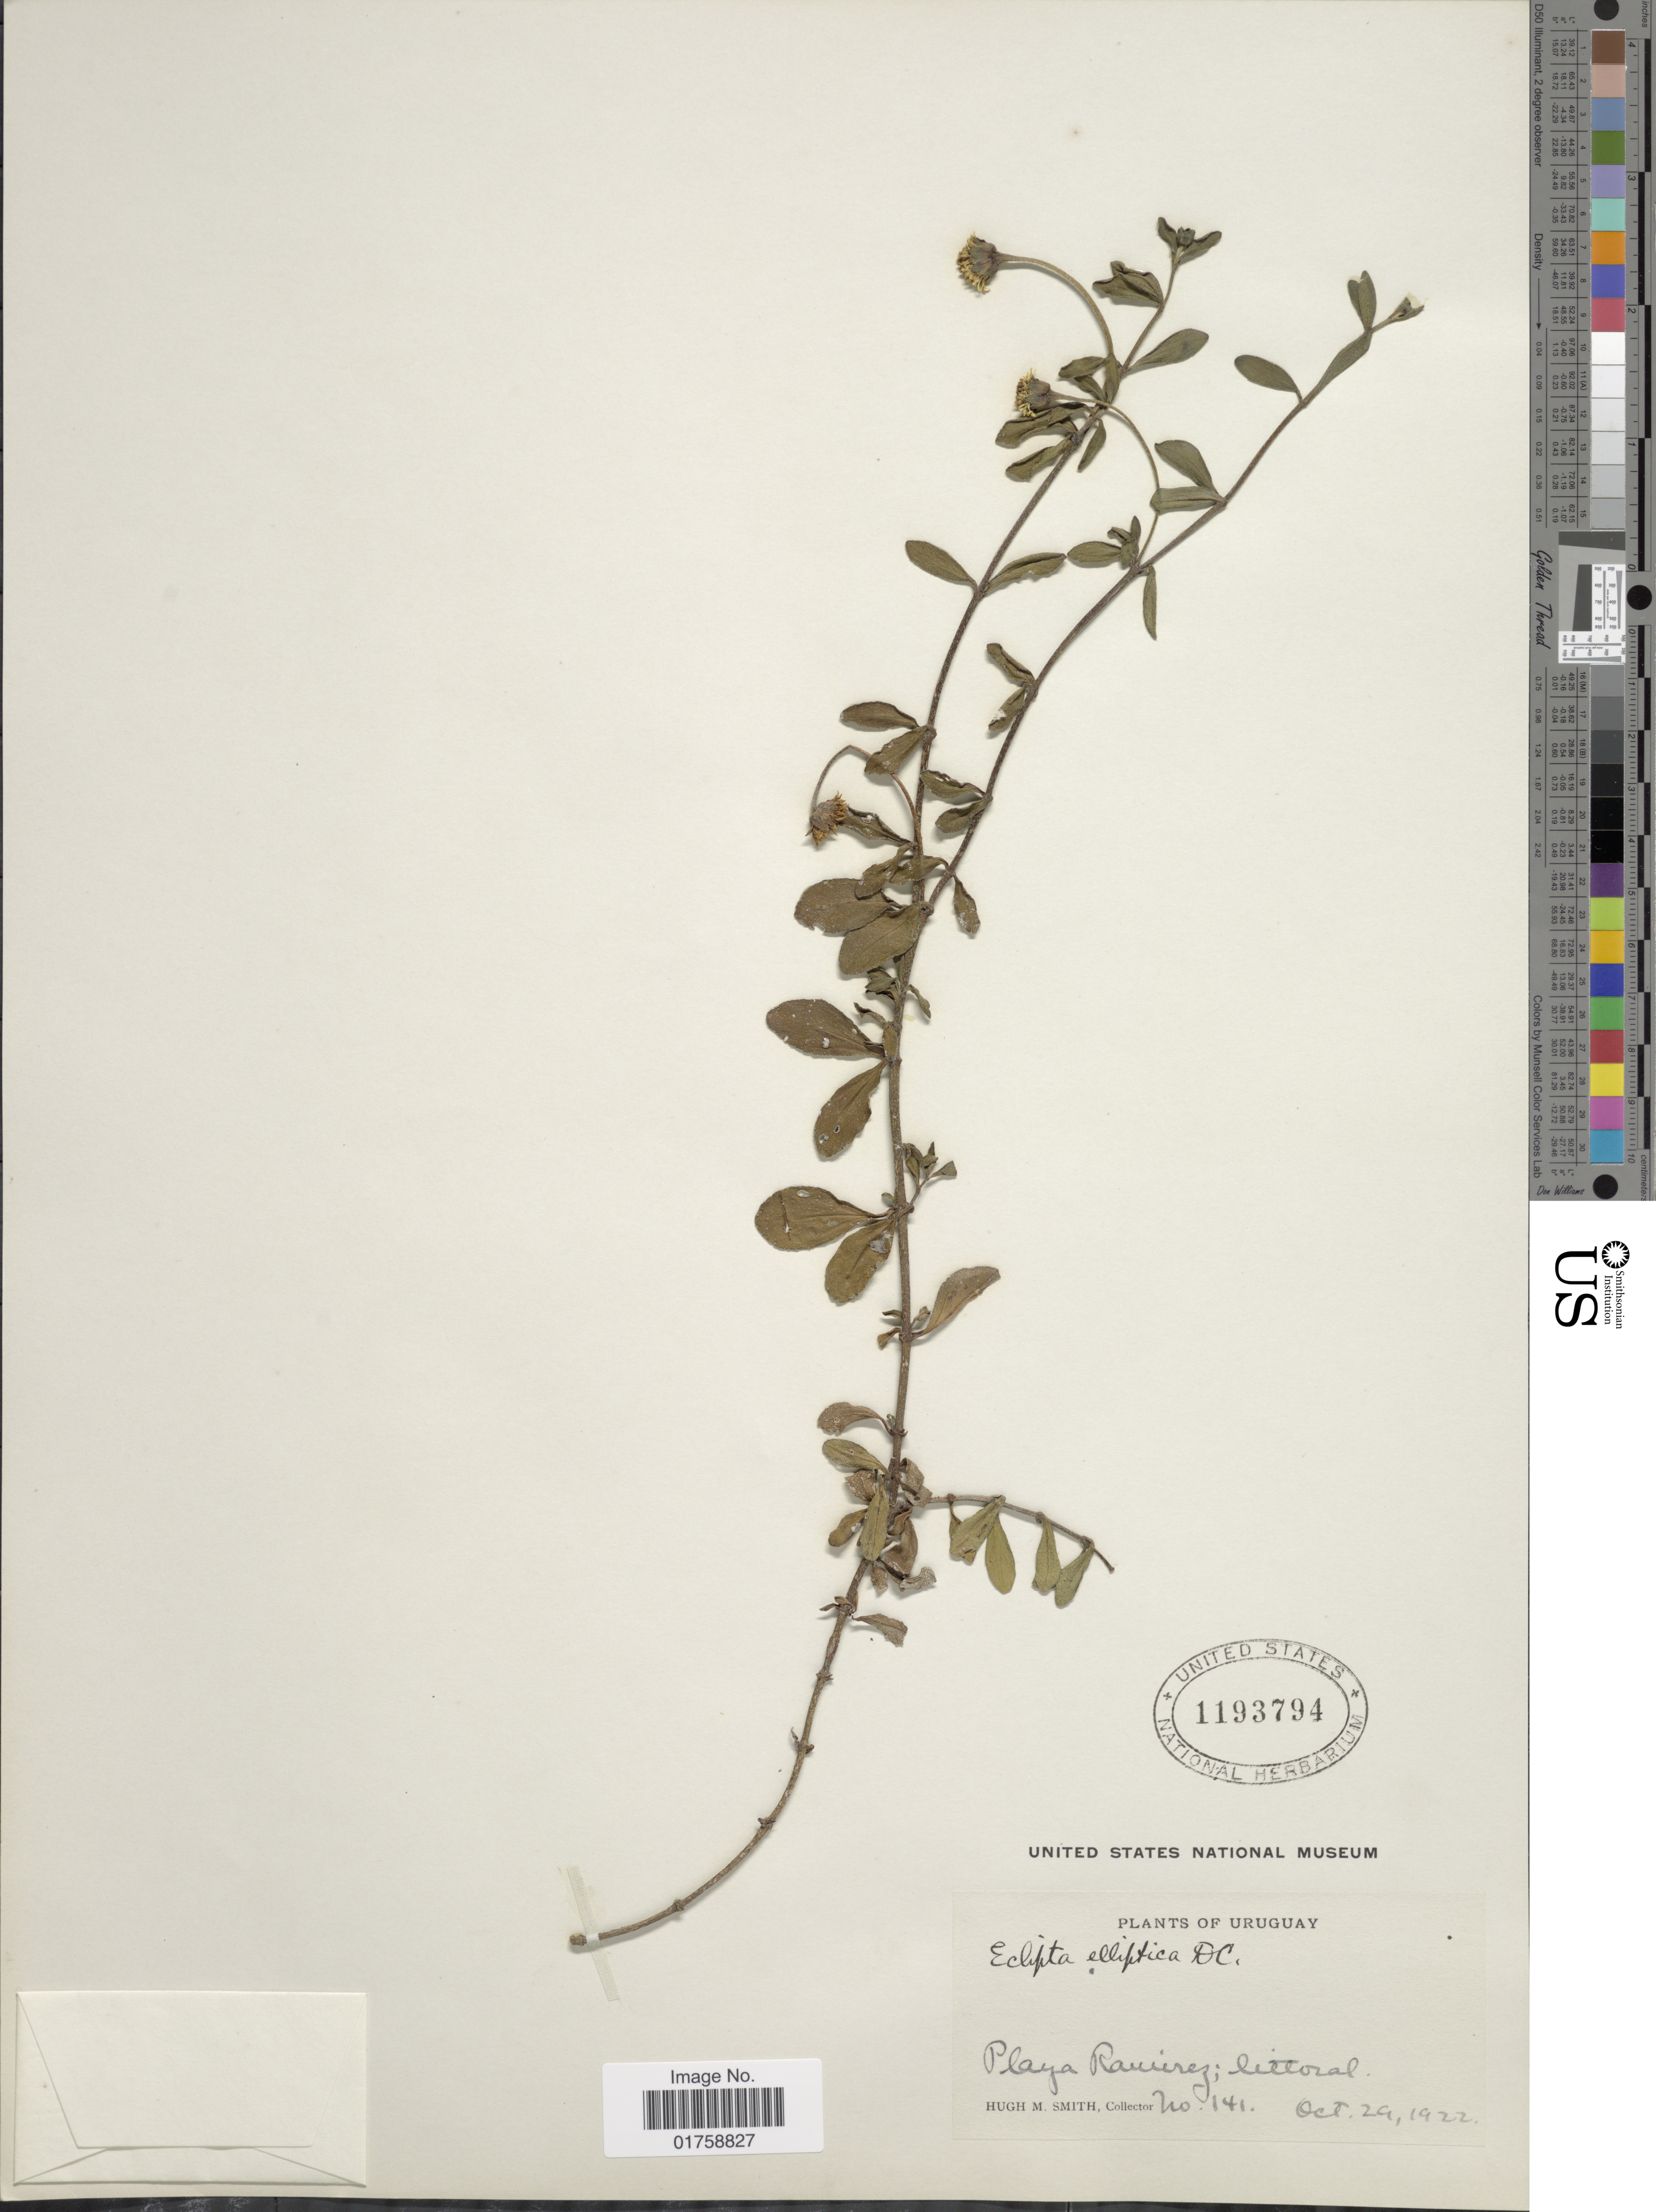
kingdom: Plantae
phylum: Tracheophyta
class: Magnoliopsida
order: Asterales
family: Asteraceae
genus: Eclipta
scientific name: Eclipta bellidioides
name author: (Spreng.) Sch. Bip. & S.F. Blake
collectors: H. M. Smith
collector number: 141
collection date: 1922-10-29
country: Uruguay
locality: Playa Ramirez; littoral.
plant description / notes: Corrected "Playa Ranierez; littoral" to "Playa Ramirez; littoral."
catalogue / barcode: US 1193794